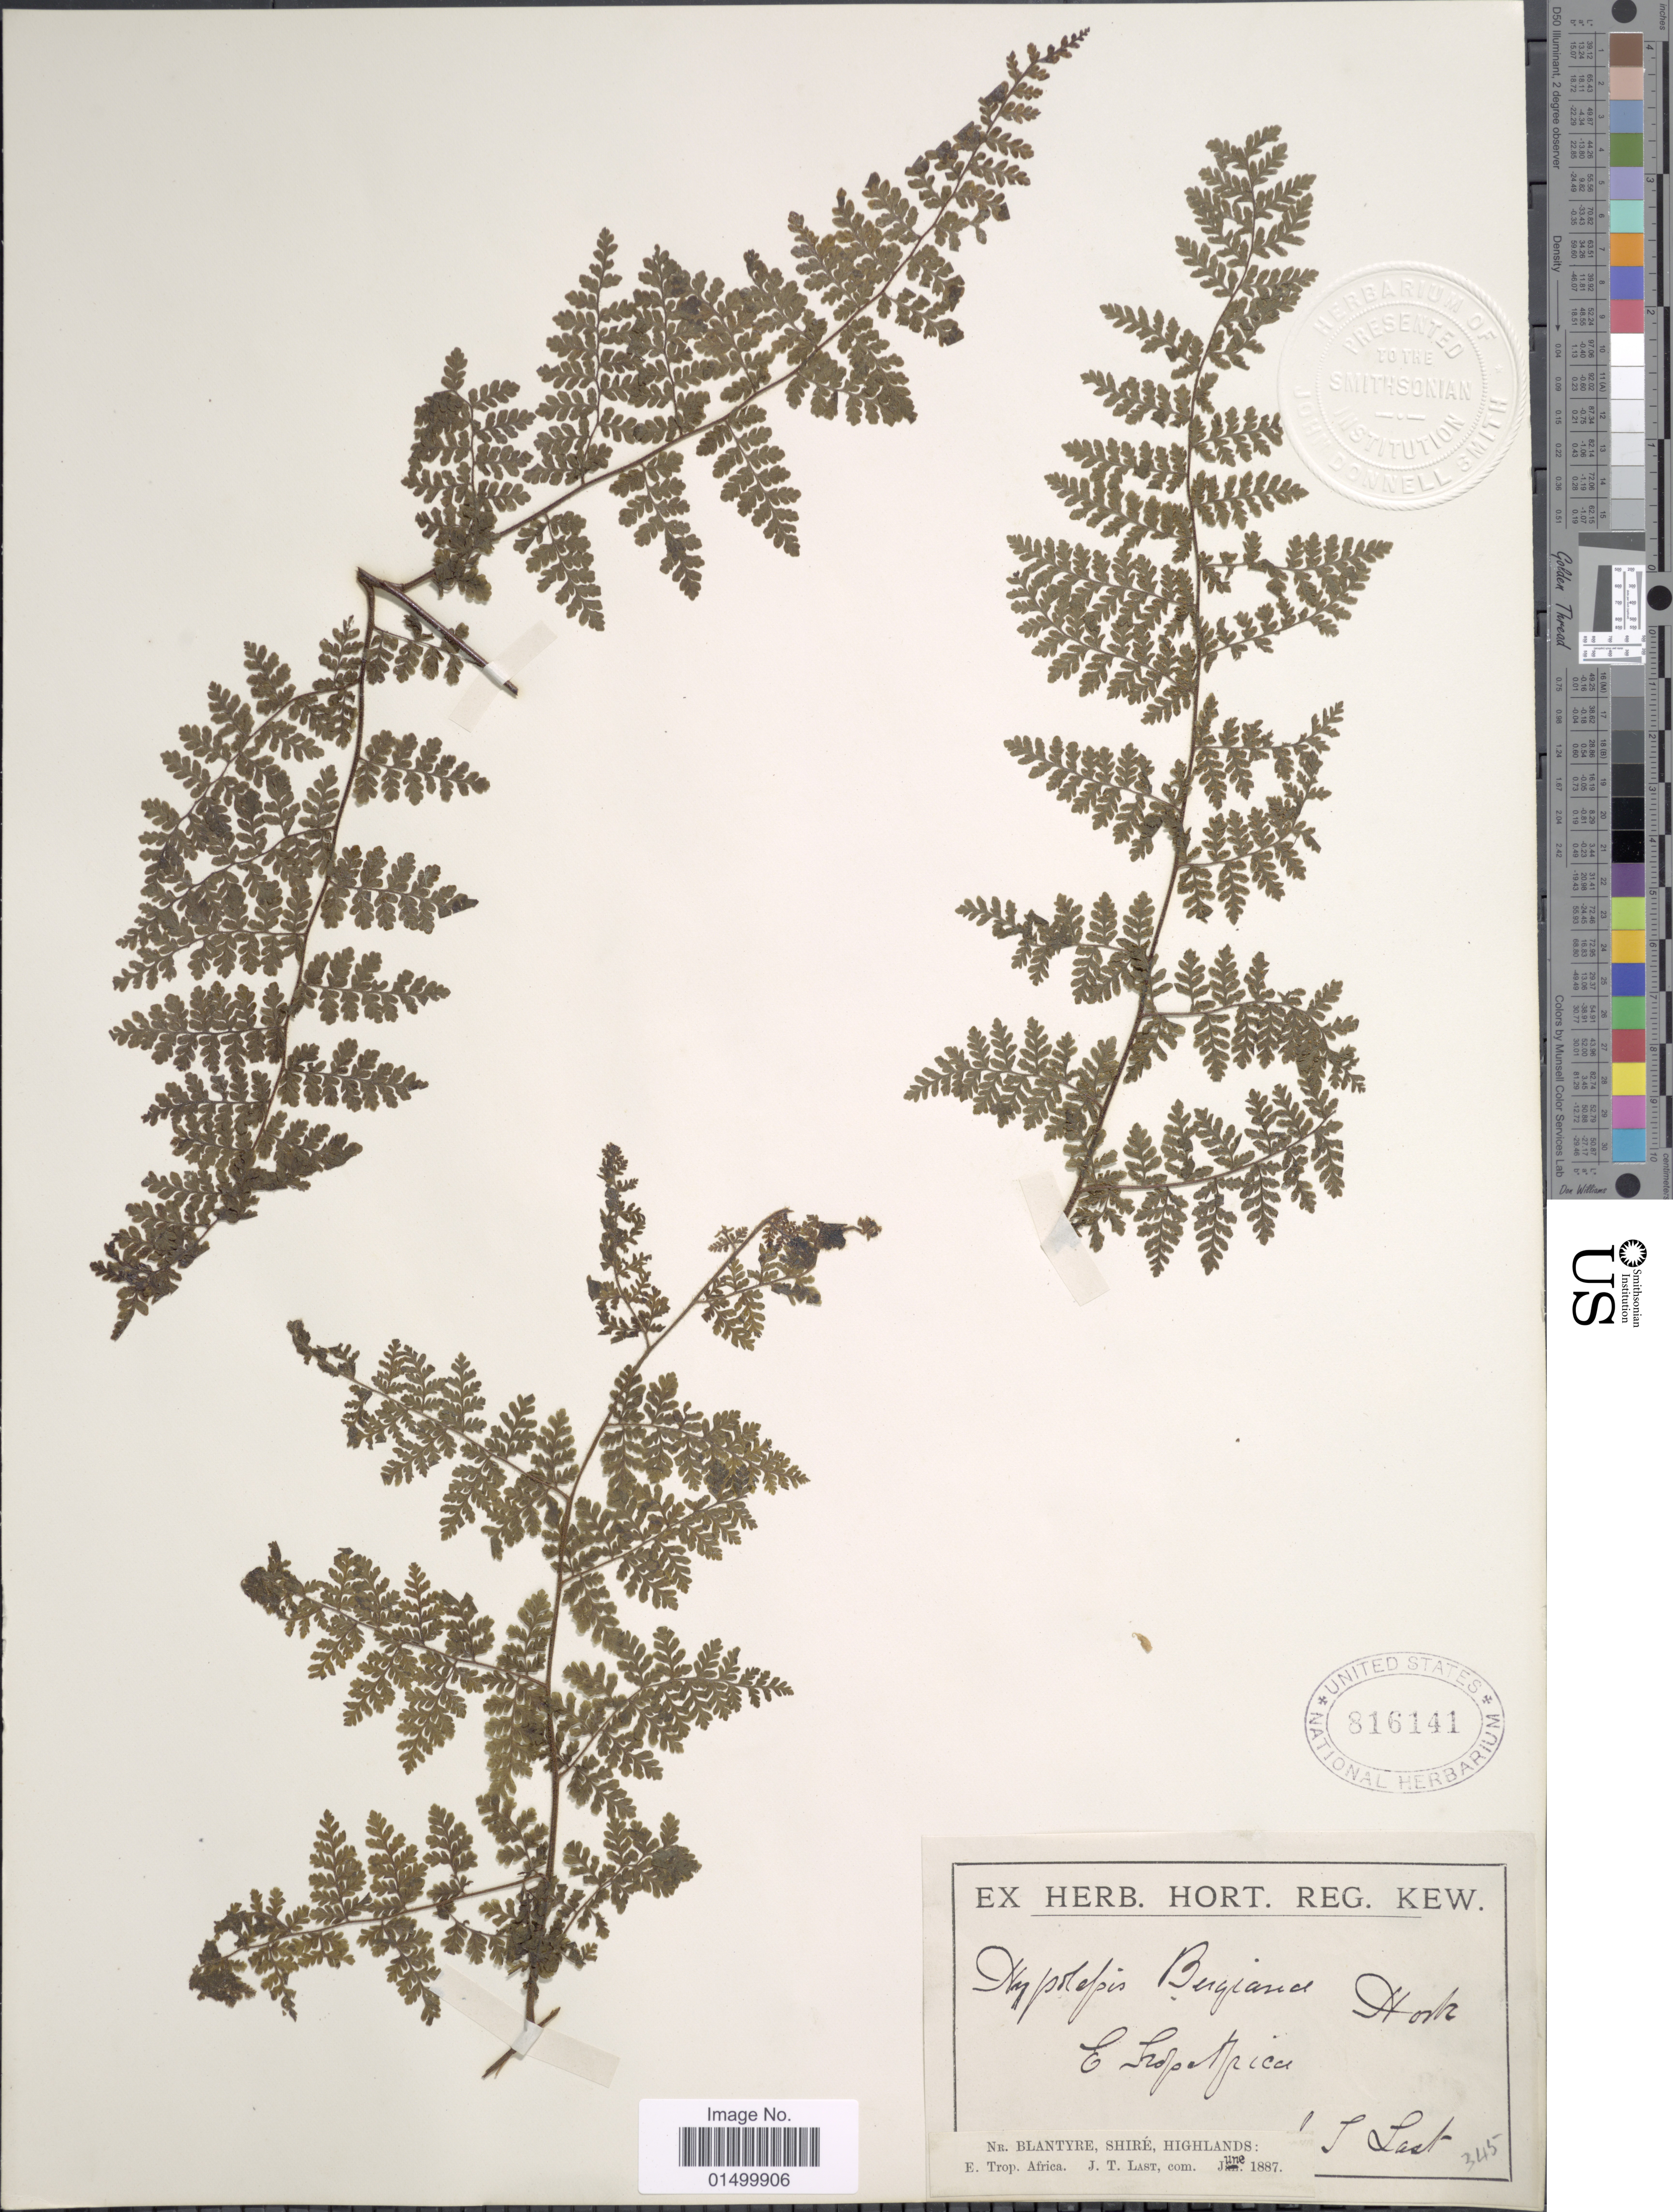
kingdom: Plantae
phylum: Tracheophyta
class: Polypodiopsida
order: Polypodiales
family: Pteridaceae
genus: Cheilanthes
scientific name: Cheilanthes bergiana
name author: Schltdl.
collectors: ex herb. Hort. Reg. Kew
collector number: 345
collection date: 1887-06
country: Malawi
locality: E. Trop. Africa, Nr. Blantyre, Shiré Highlands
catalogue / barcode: US 816141